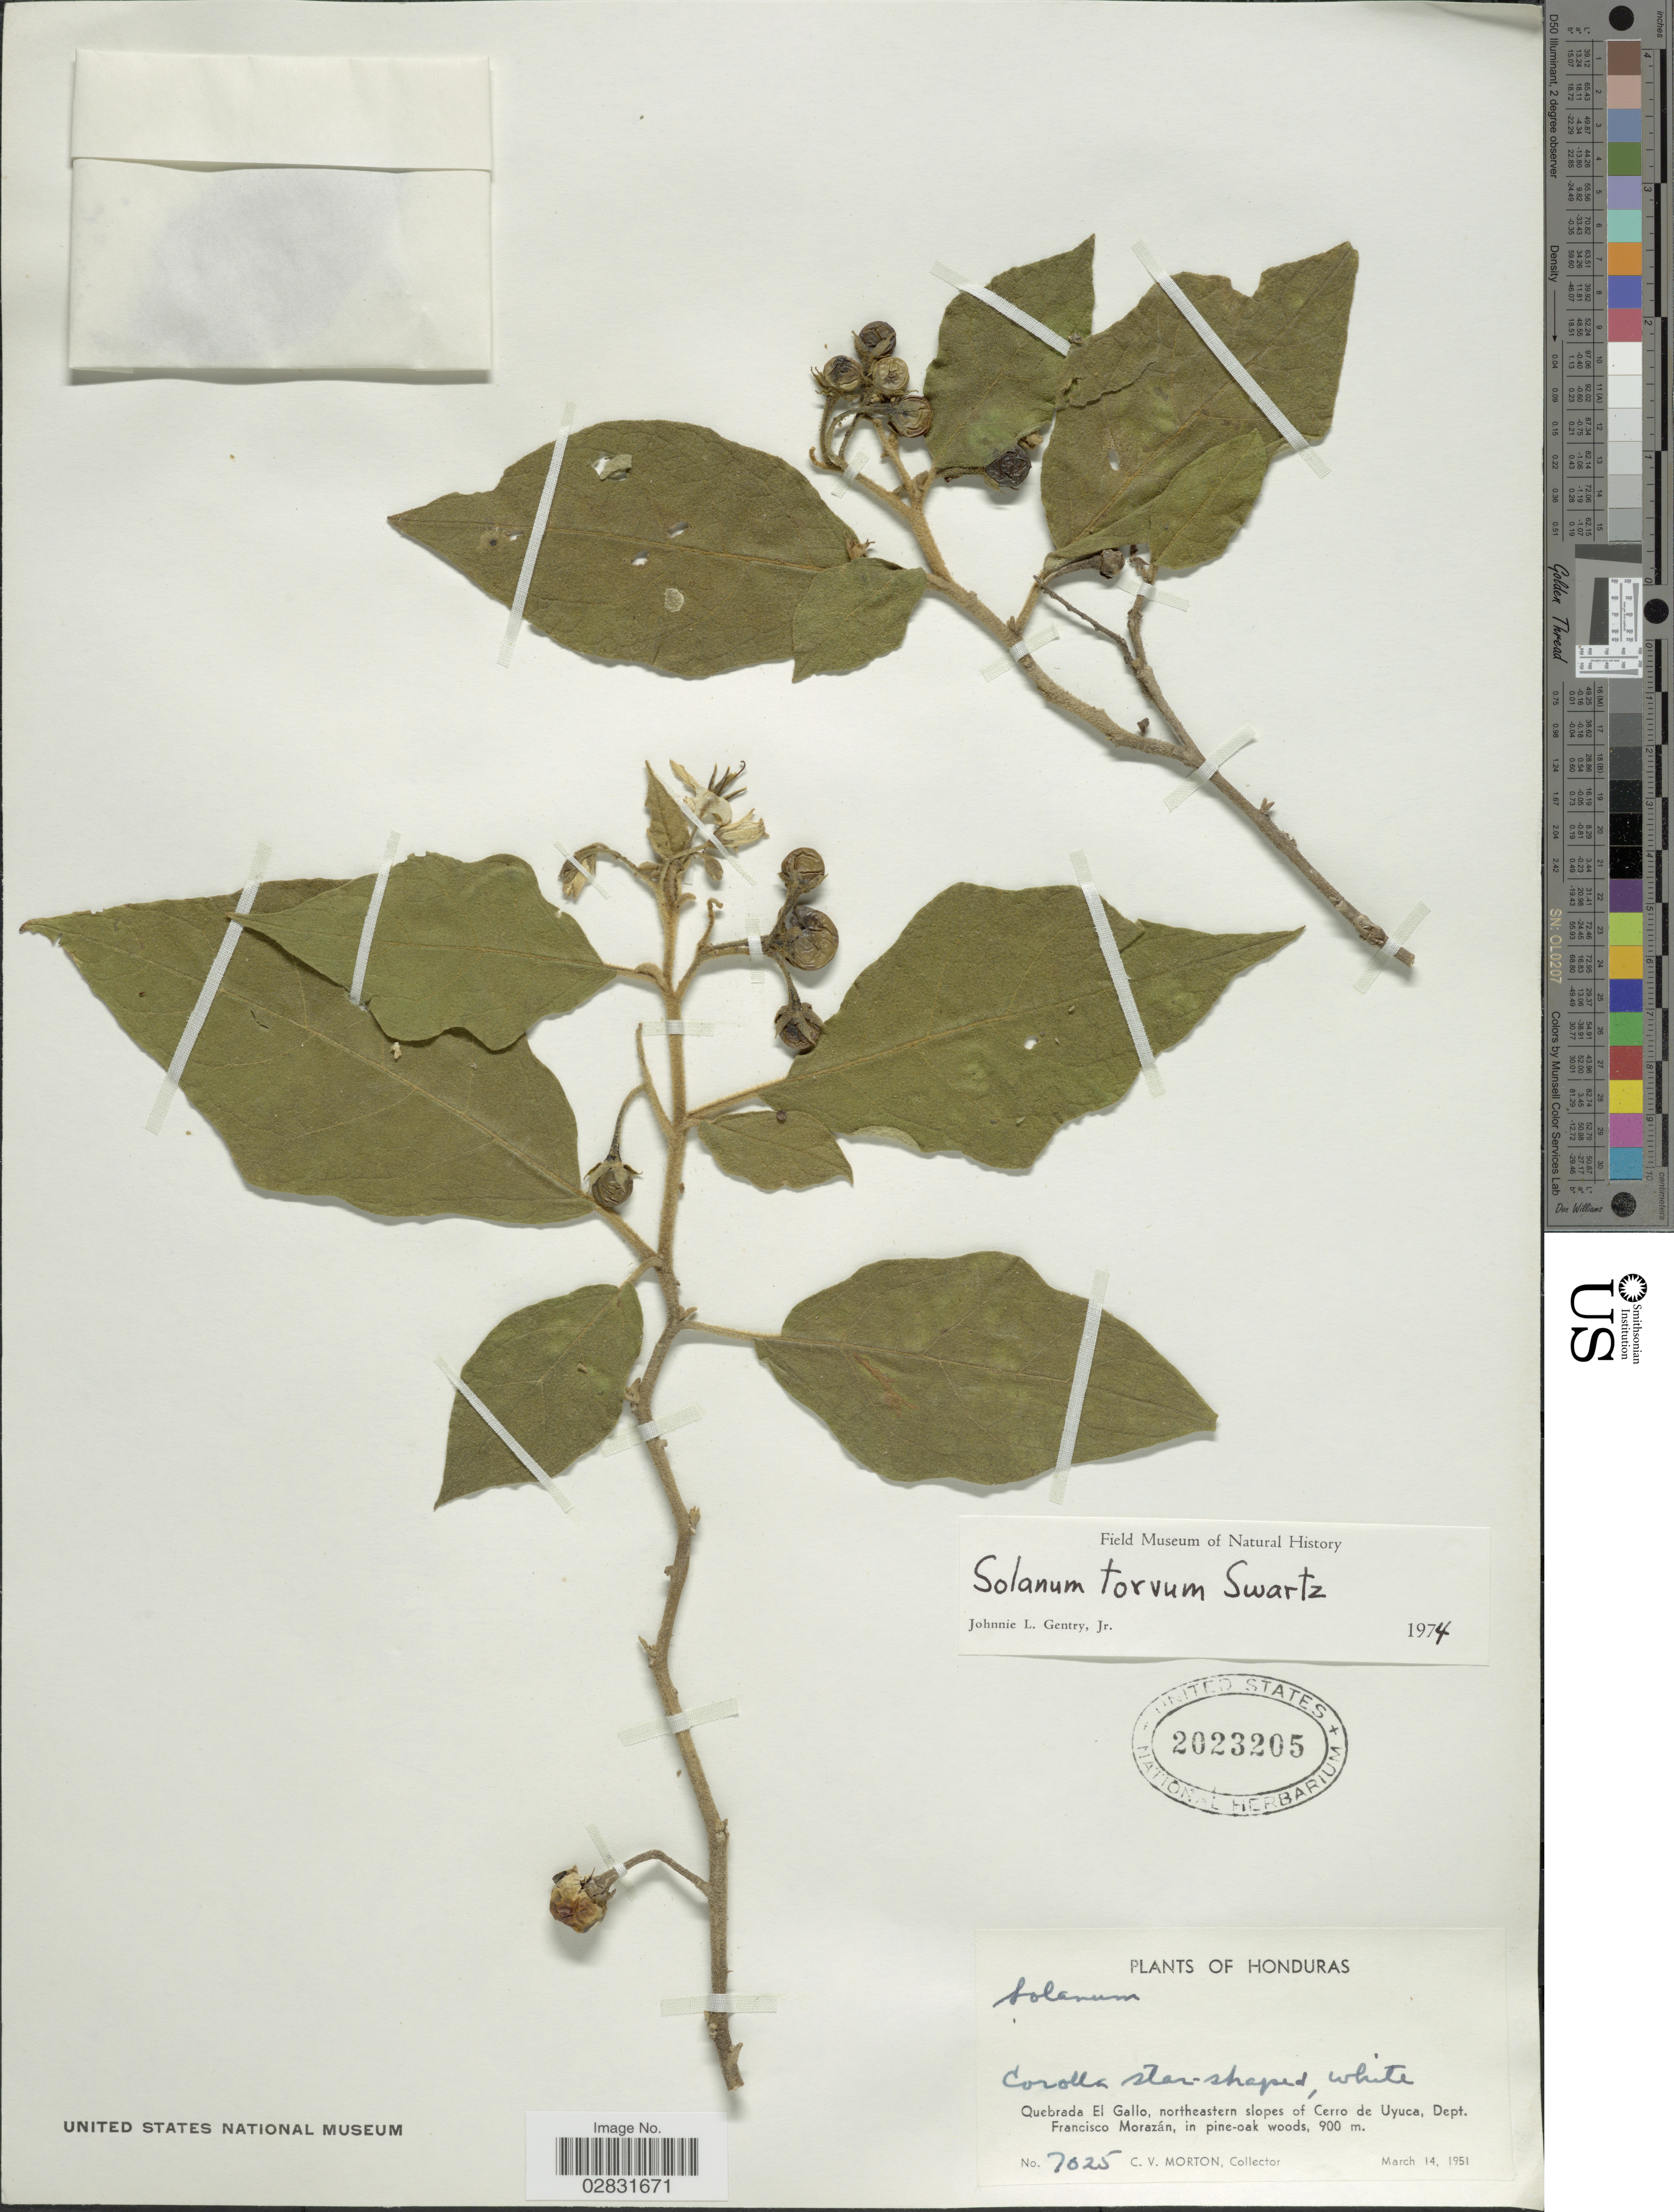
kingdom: Plantae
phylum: Tracheophyta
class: Magnoliopsida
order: Solanales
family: Solanaceae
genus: Solanum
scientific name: Solanum torvum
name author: Sw.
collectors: C. V. Morton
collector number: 7025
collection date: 1951-03-14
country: Honduras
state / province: Fco. Morazán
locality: Quebrada El Gallo, northeastern slopes of Cerro de Uyuca, Dept. Francisco Morazán.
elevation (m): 900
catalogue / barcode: US 2023205